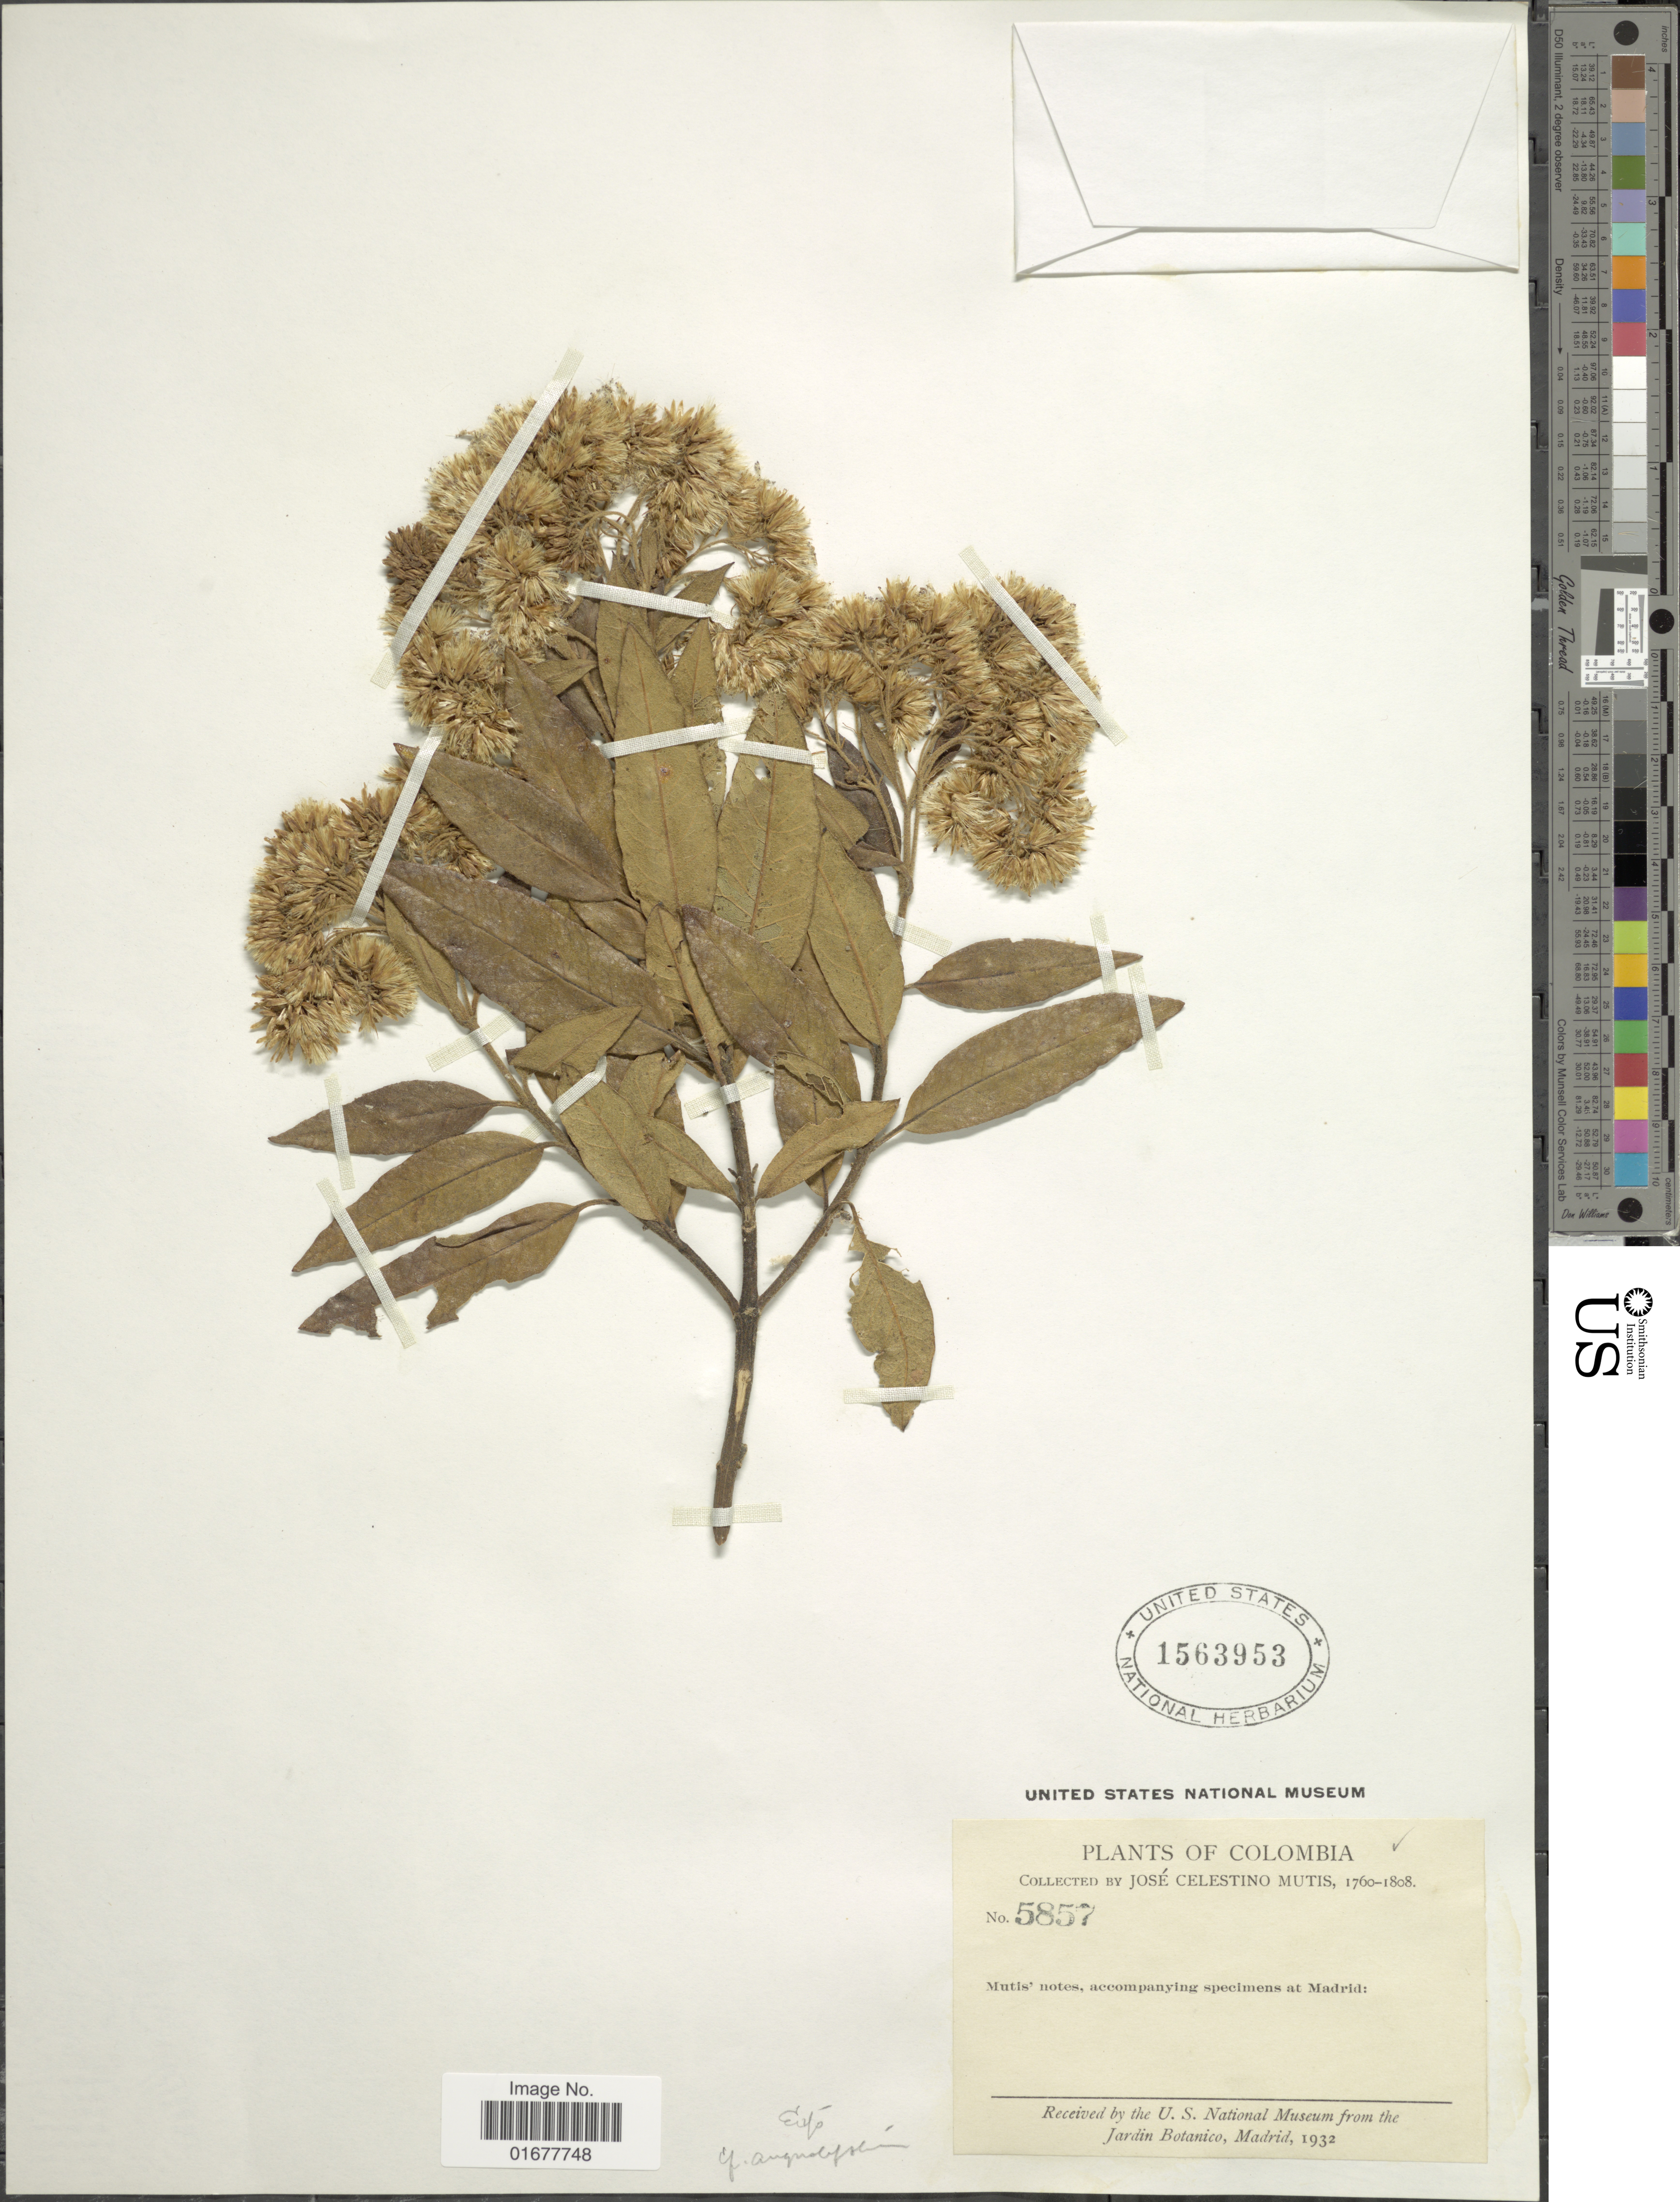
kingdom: Plantae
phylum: Tracheophyta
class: Magnoliopsida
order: Asterales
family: Asteraceae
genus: Ageratina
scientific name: Ageratina sp.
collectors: J. C. B. Mutis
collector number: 5857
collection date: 1760/1808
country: Colombia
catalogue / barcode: US 1563953